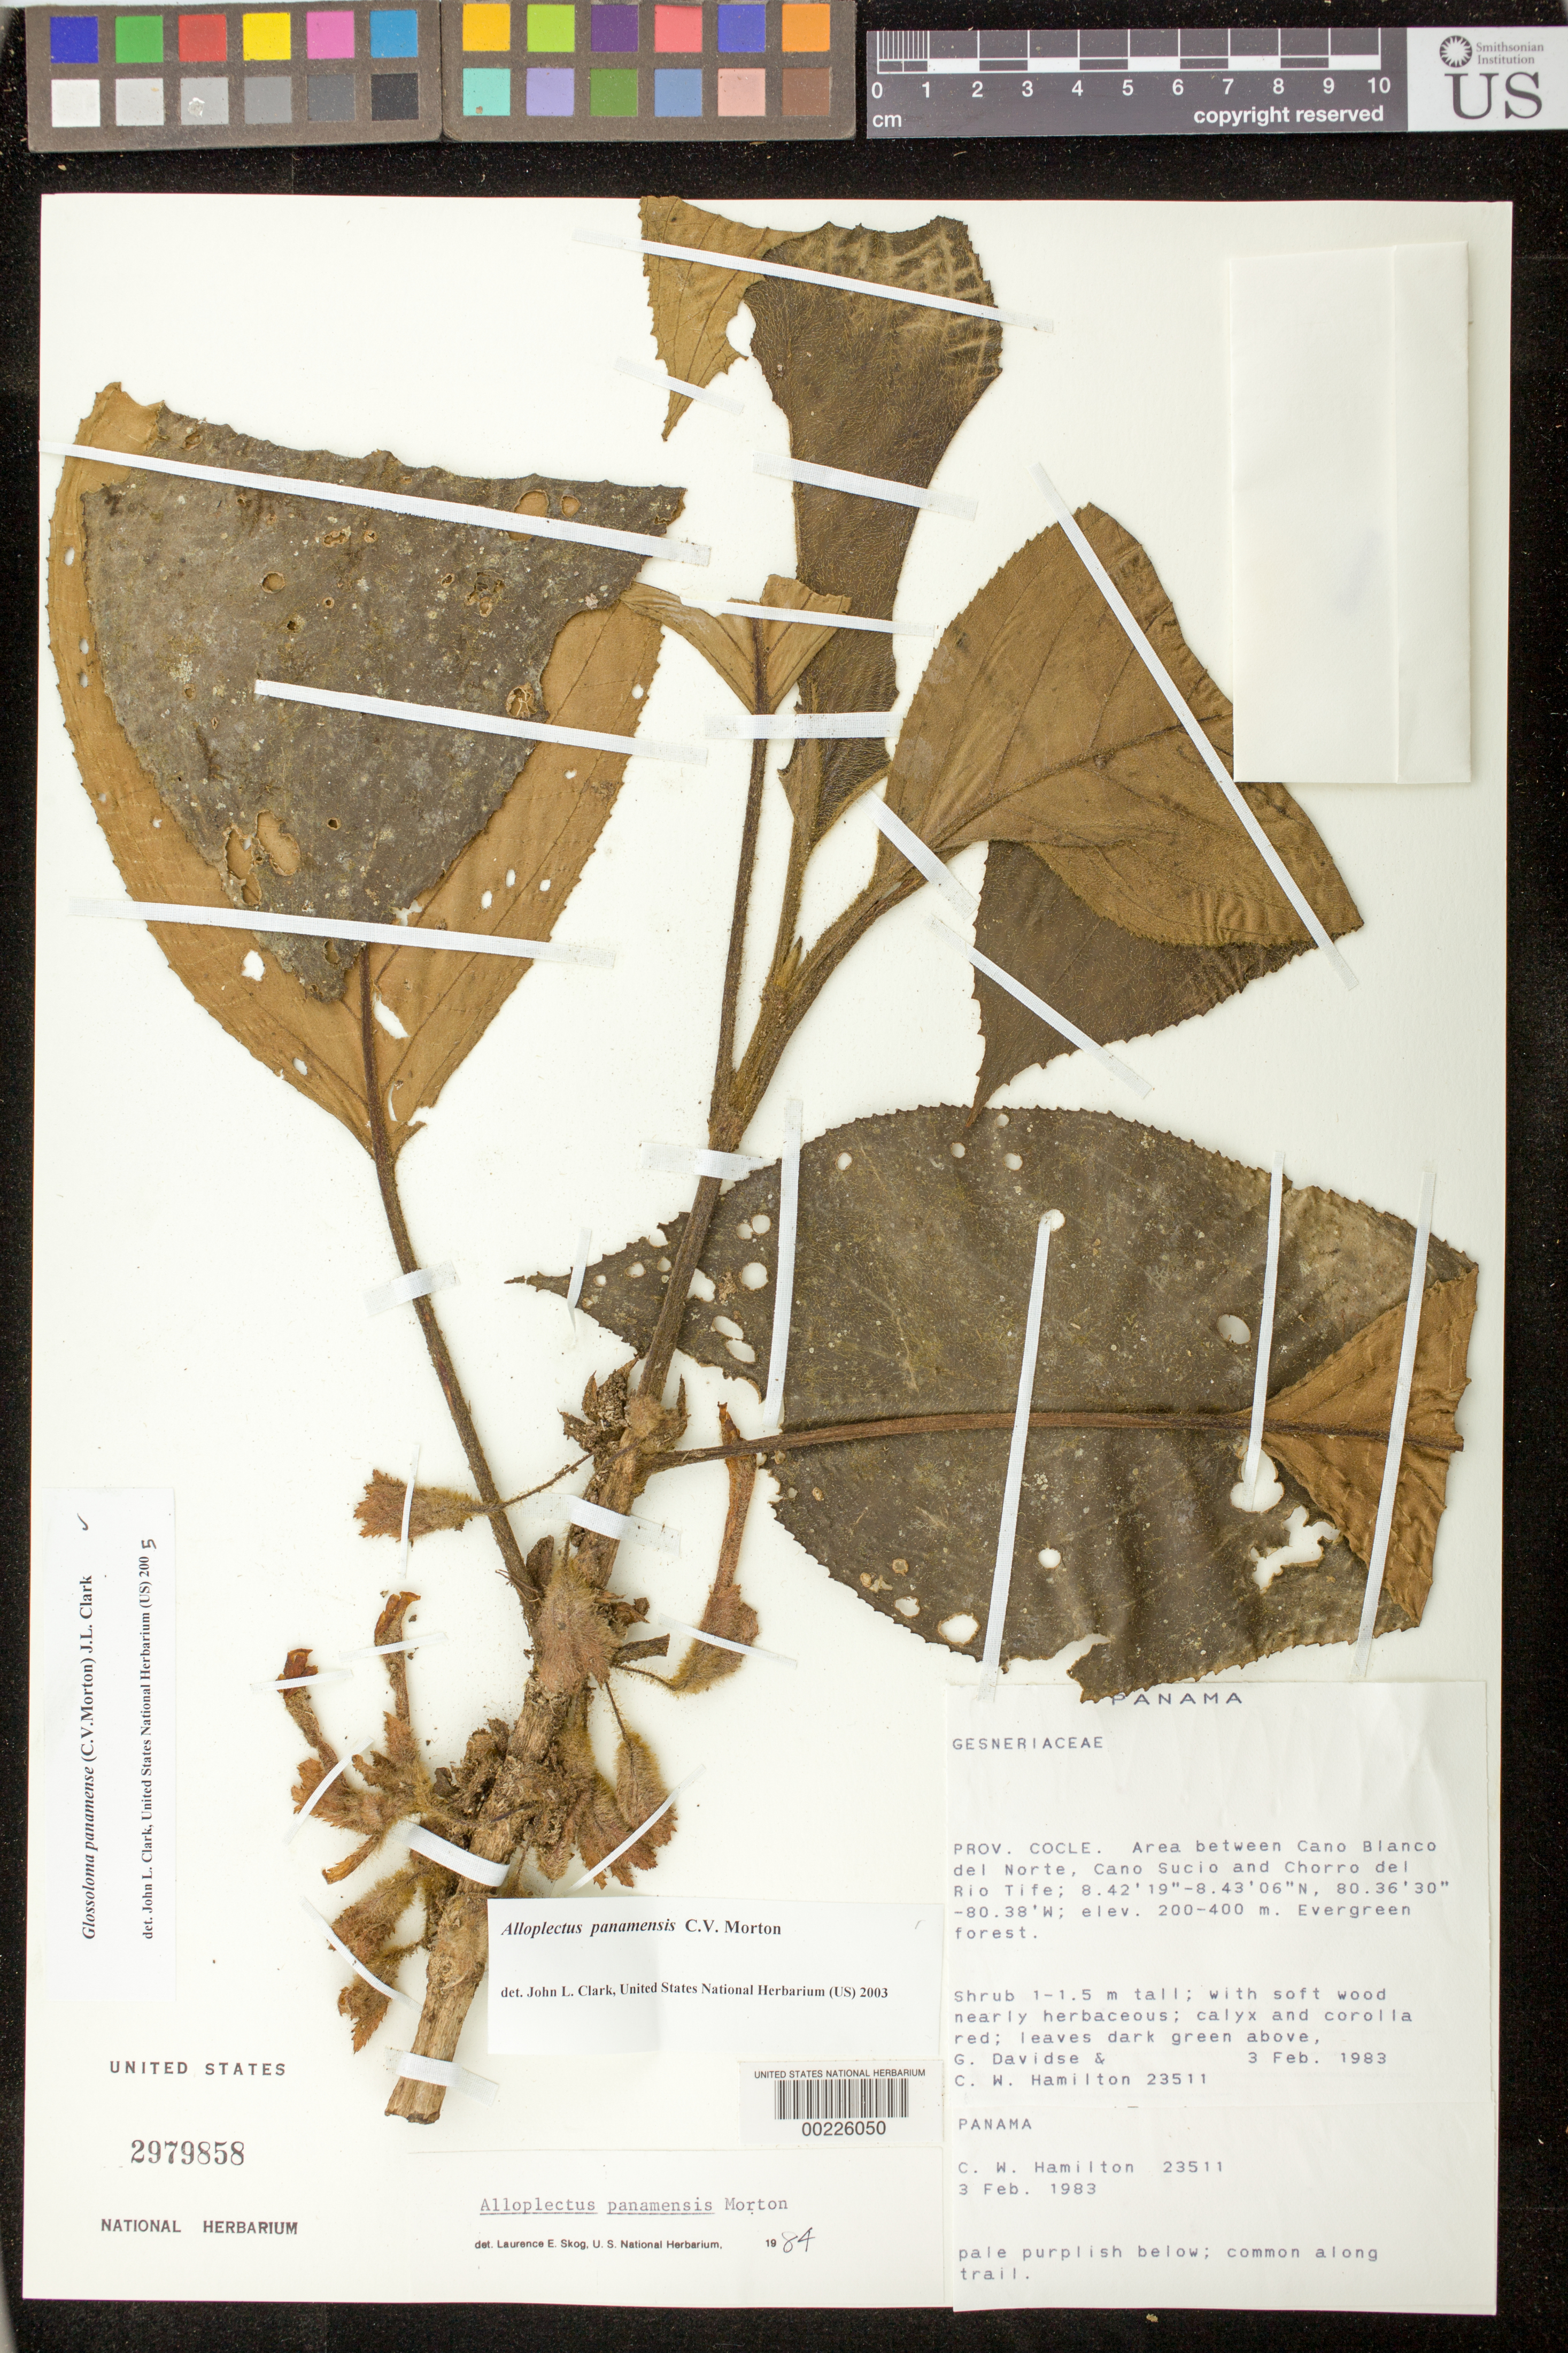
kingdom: Plantae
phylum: Tracheophyta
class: Magnoliopsida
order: Lamiales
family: Gesneriaceae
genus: Glossoloma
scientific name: Glossoloma panamense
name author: (C.V. Morton) J.L. Clark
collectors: G. Davidse & C. W. Hamilton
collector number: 23511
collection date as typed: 03 Feb 1983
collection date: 1983-02-03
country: Panama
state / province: Coclé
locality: Area between Cano Blanco del Norte, Cano Sucio and Chorro del Rio Tife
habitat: Evergreen forest, common along trail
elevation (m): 200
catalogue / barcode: US 2979858